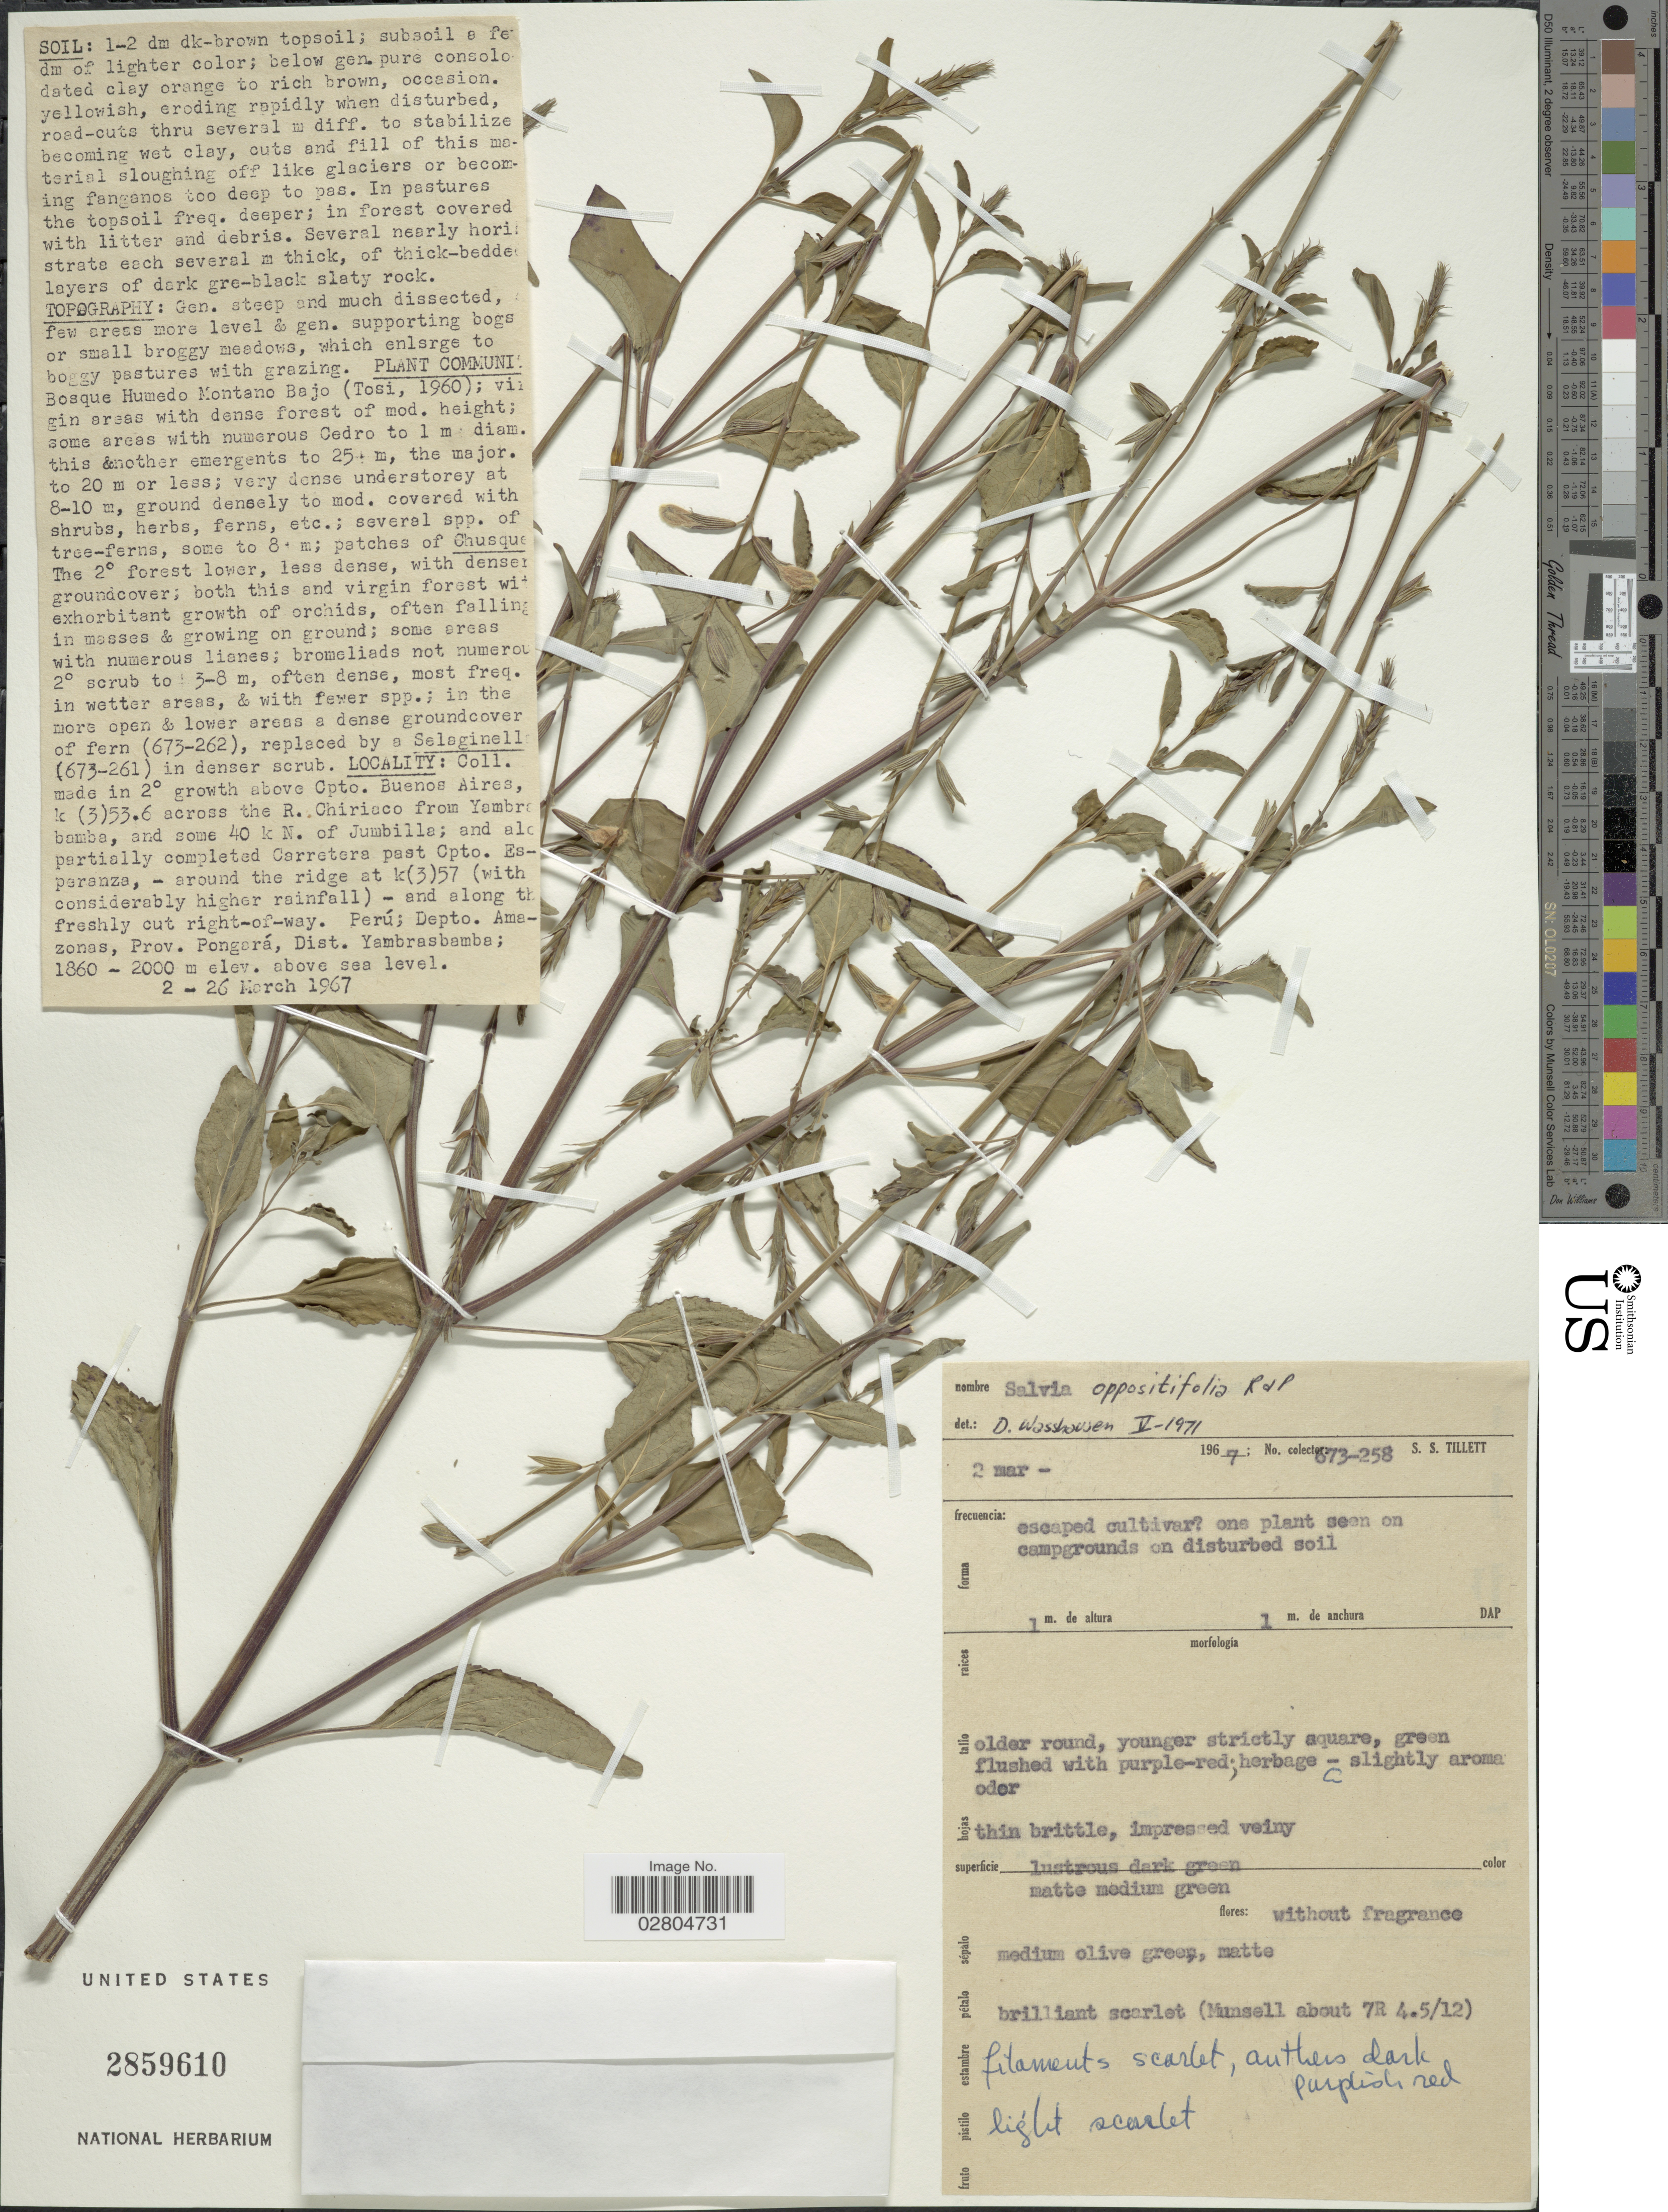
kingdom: Plantae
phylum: Tracheophyta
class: Magnoliopsida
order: Lamiales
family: Lamiaceae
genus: Salvia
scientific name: Salvia oppositiflora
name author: Ruiz & Pav.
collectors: S. S. Tillett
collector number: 873-258*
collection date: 1967-03-02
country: Peru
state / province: Amazonas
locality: Above Cpto. Buenos Aires, k (3)53.6 across the R. Chiriaco from Yambrabamba, and some 40 k. N. of Jumbilla; and along partially completed Carretera past Cpto. Esperanza, - around the ridge at k(3)57 (with considerably higher rainfall) - and along the freshly cut right-of-way. Depto. Amazonas, Prov. Pongará, Dist. Yambrasamba.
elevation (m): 1860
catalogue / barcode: US 2859610